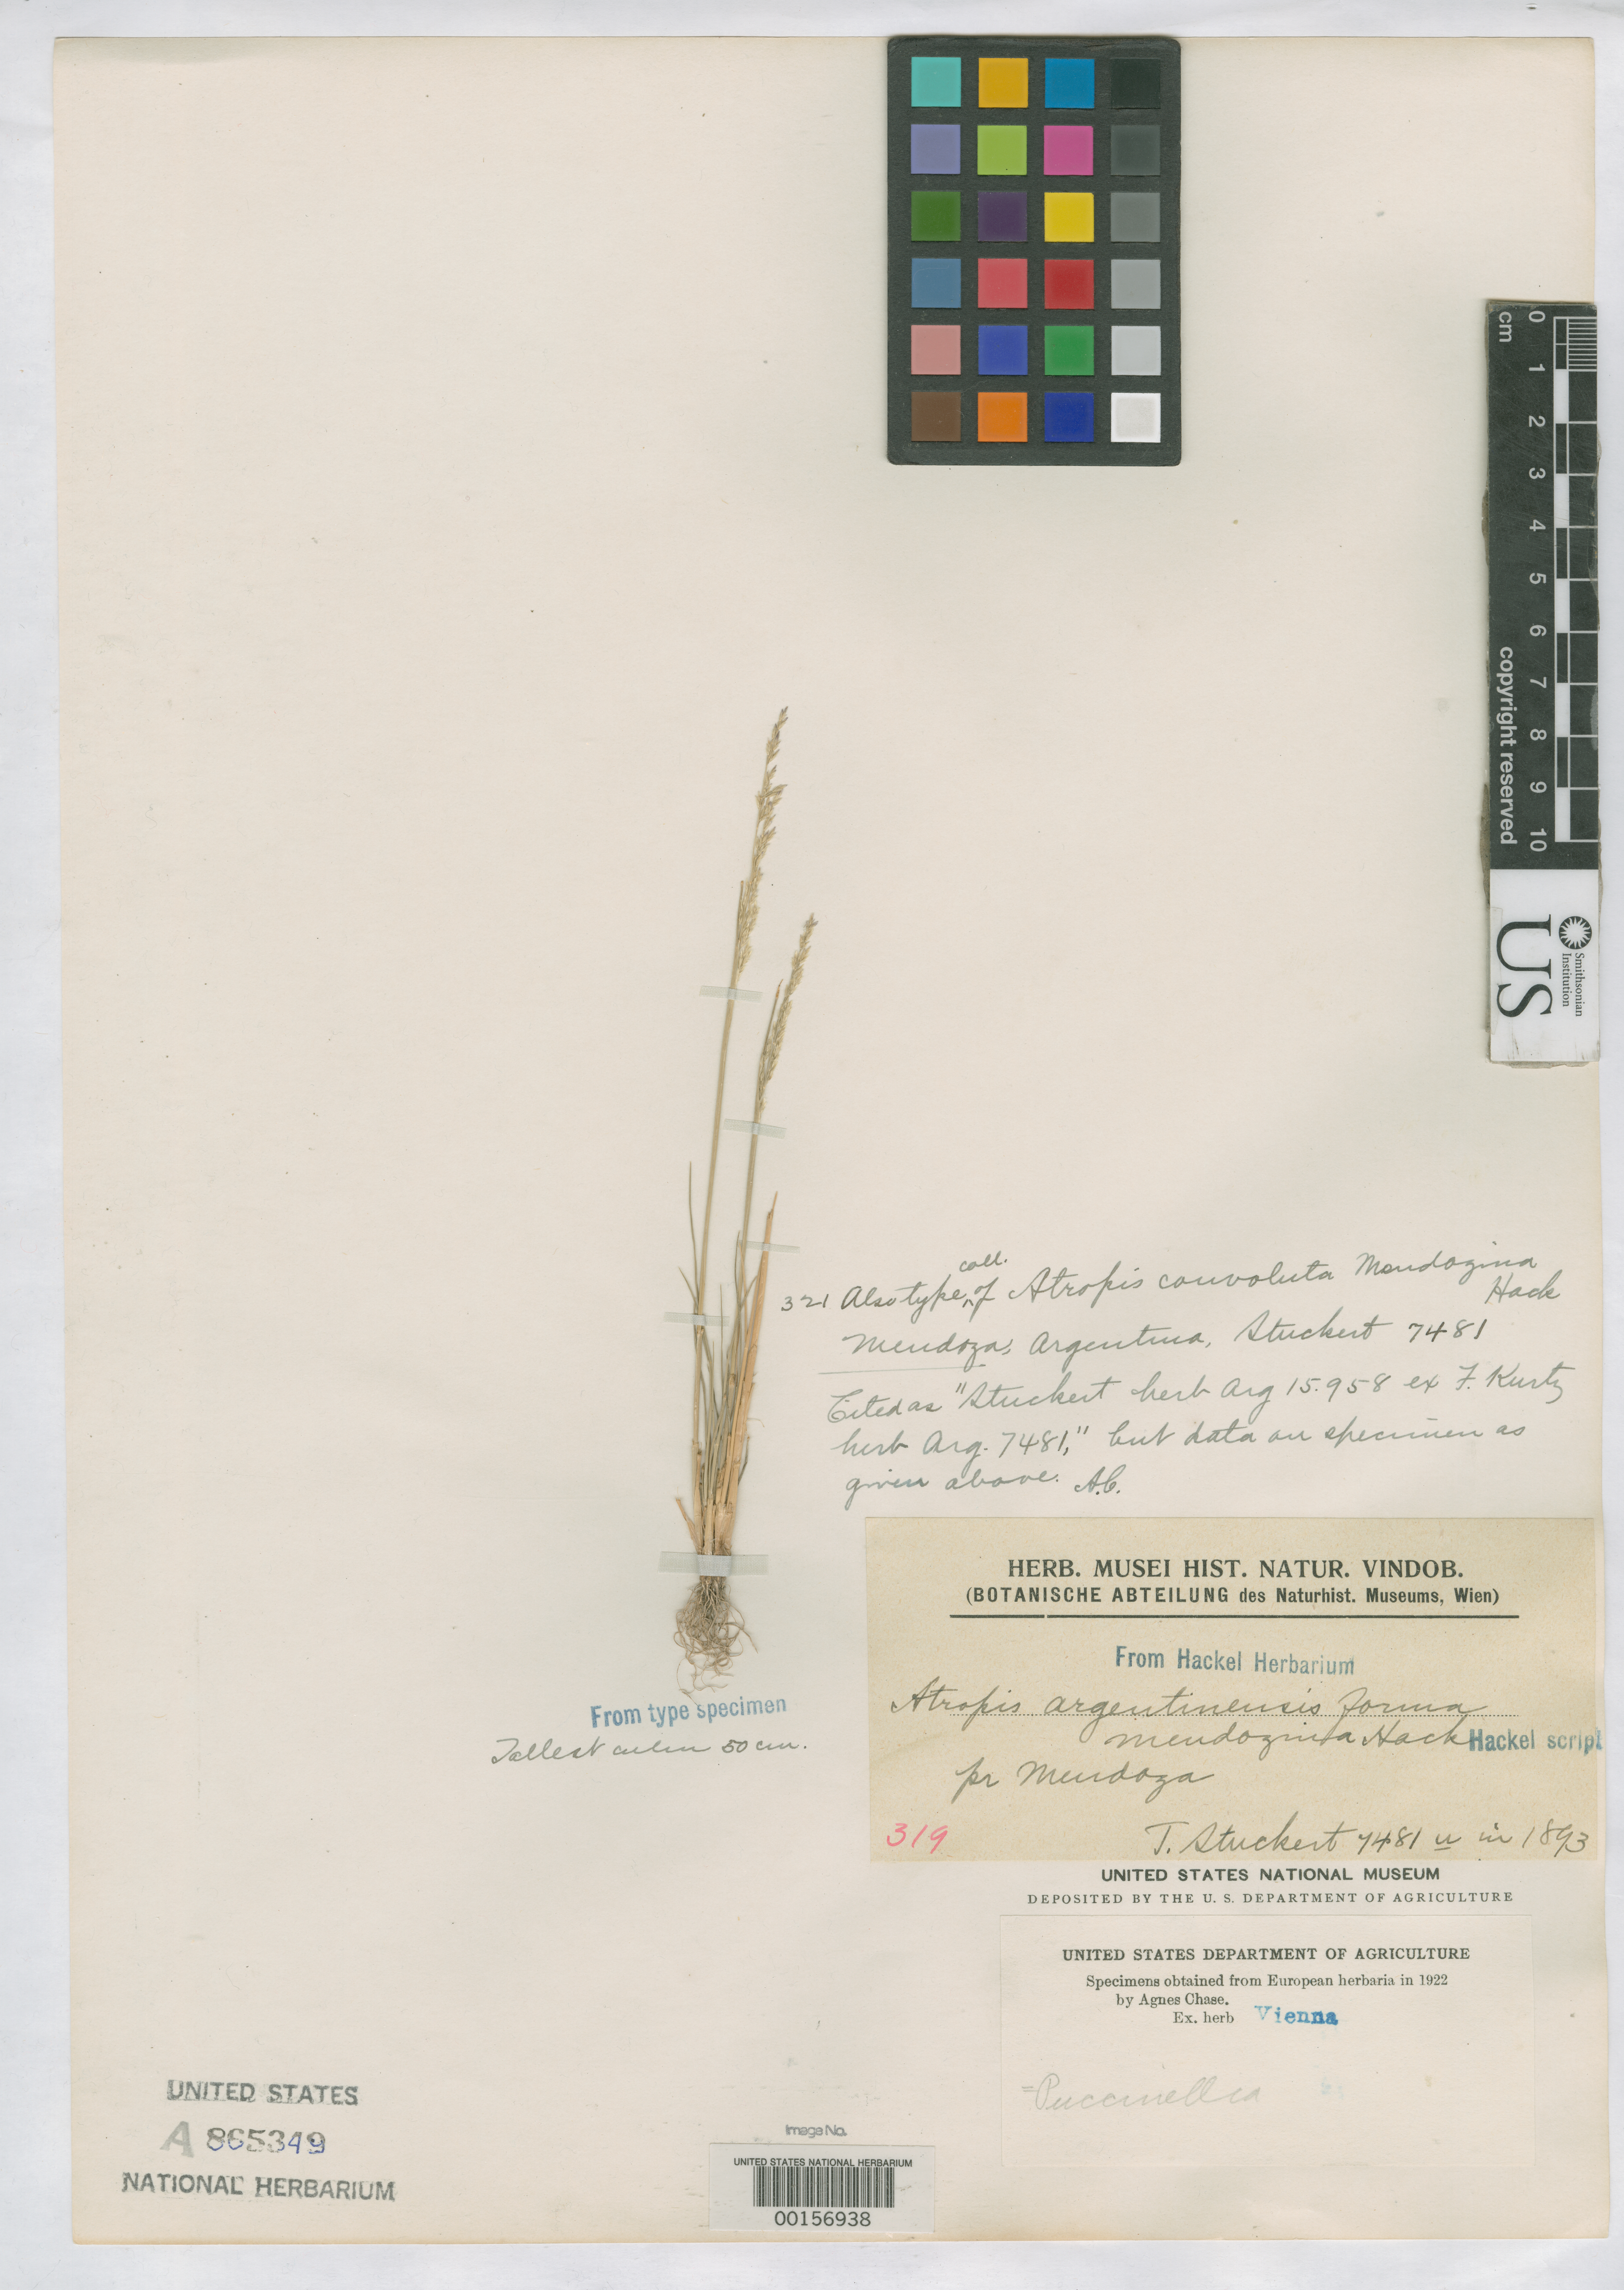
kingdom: Plantae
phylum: Tracheophyta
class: Liliopsida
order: Poales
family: Poaceae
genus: Atropis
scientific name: Atropis argentinensis f. mendozina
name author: Hack.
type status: Type Fragment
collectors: T. Stuckert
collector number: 7481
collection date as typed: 1893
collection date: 1893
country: Argentina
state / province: Mendoza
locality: Prope Mendoza.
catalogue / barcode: US 865349A